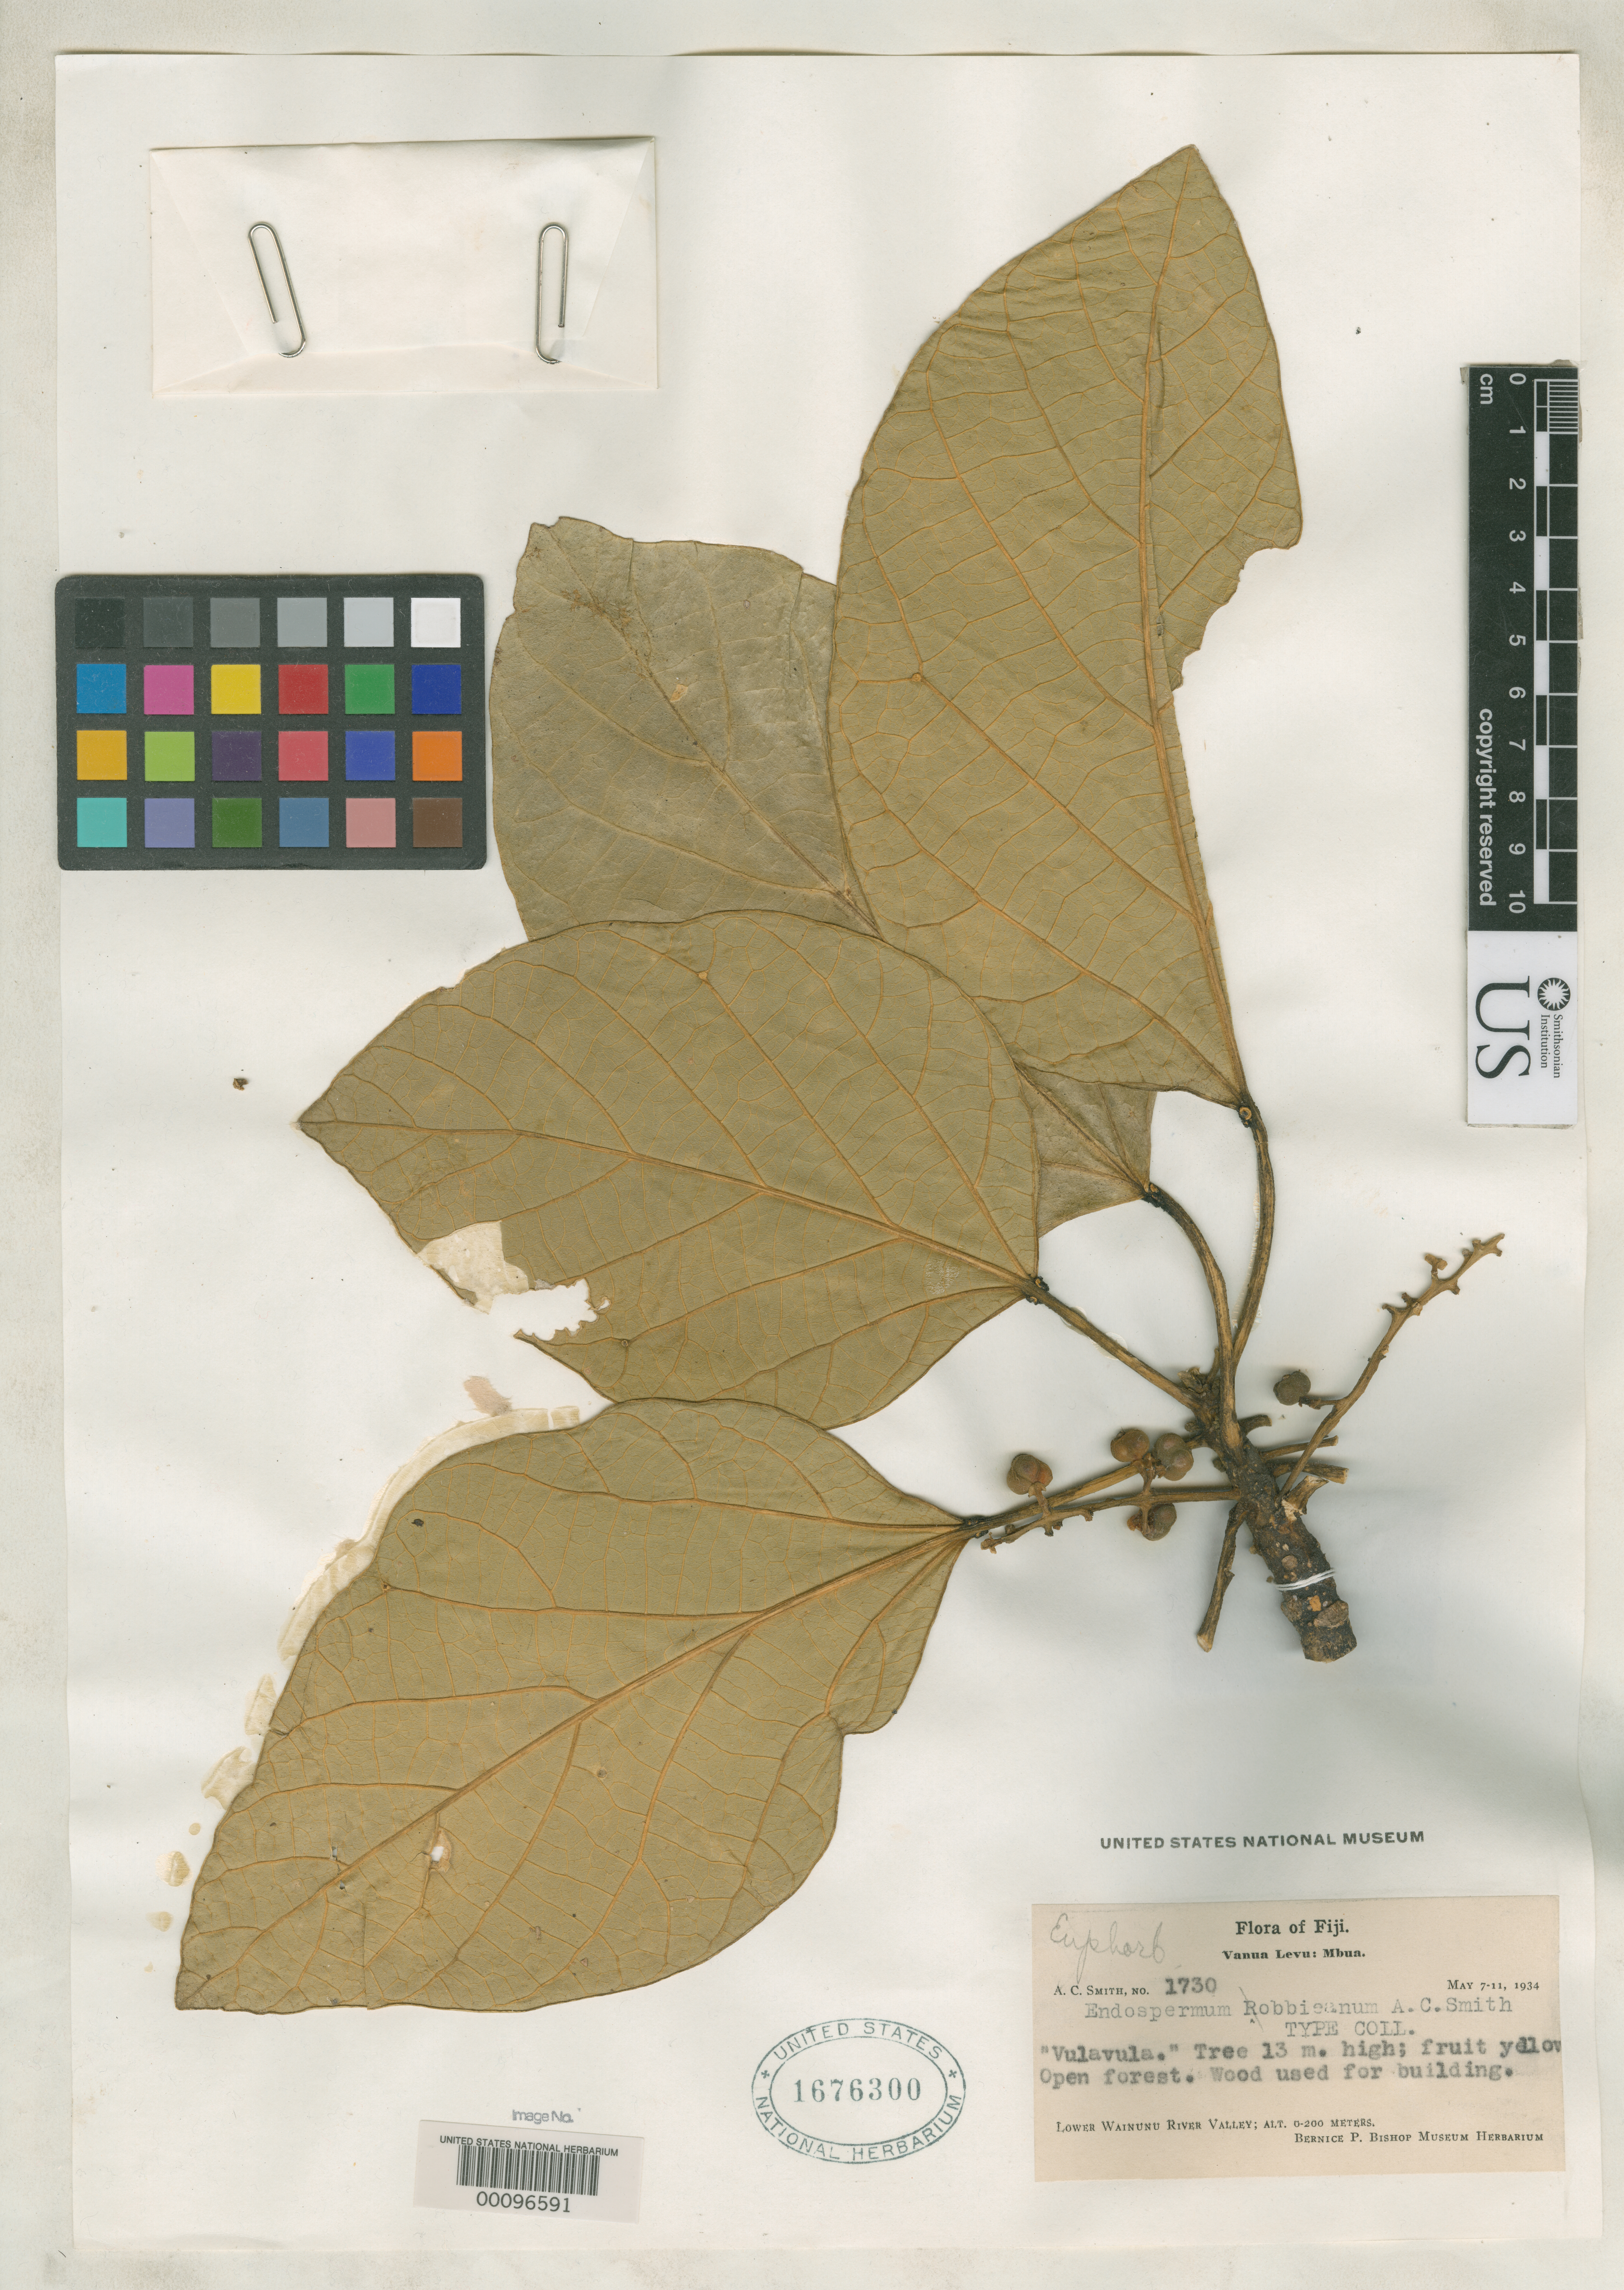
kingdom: Plantae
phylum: Tracheophyta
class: Magnoliopsida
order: Malpighiales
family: Euphorbiaceae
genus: Endospermum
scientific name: Endospermum robbieanum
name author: A.C. Sm.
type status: Isotype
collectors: A. C. Smith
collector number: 1730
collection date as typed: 07 May 1934 to 11 May 1934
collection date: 1934-05-07/1934-05-11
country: Fiji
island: Vanua Levu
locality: Lower Wainunu River valley. [Vanua Levu Group]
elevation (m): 0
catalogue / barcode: US 1676300